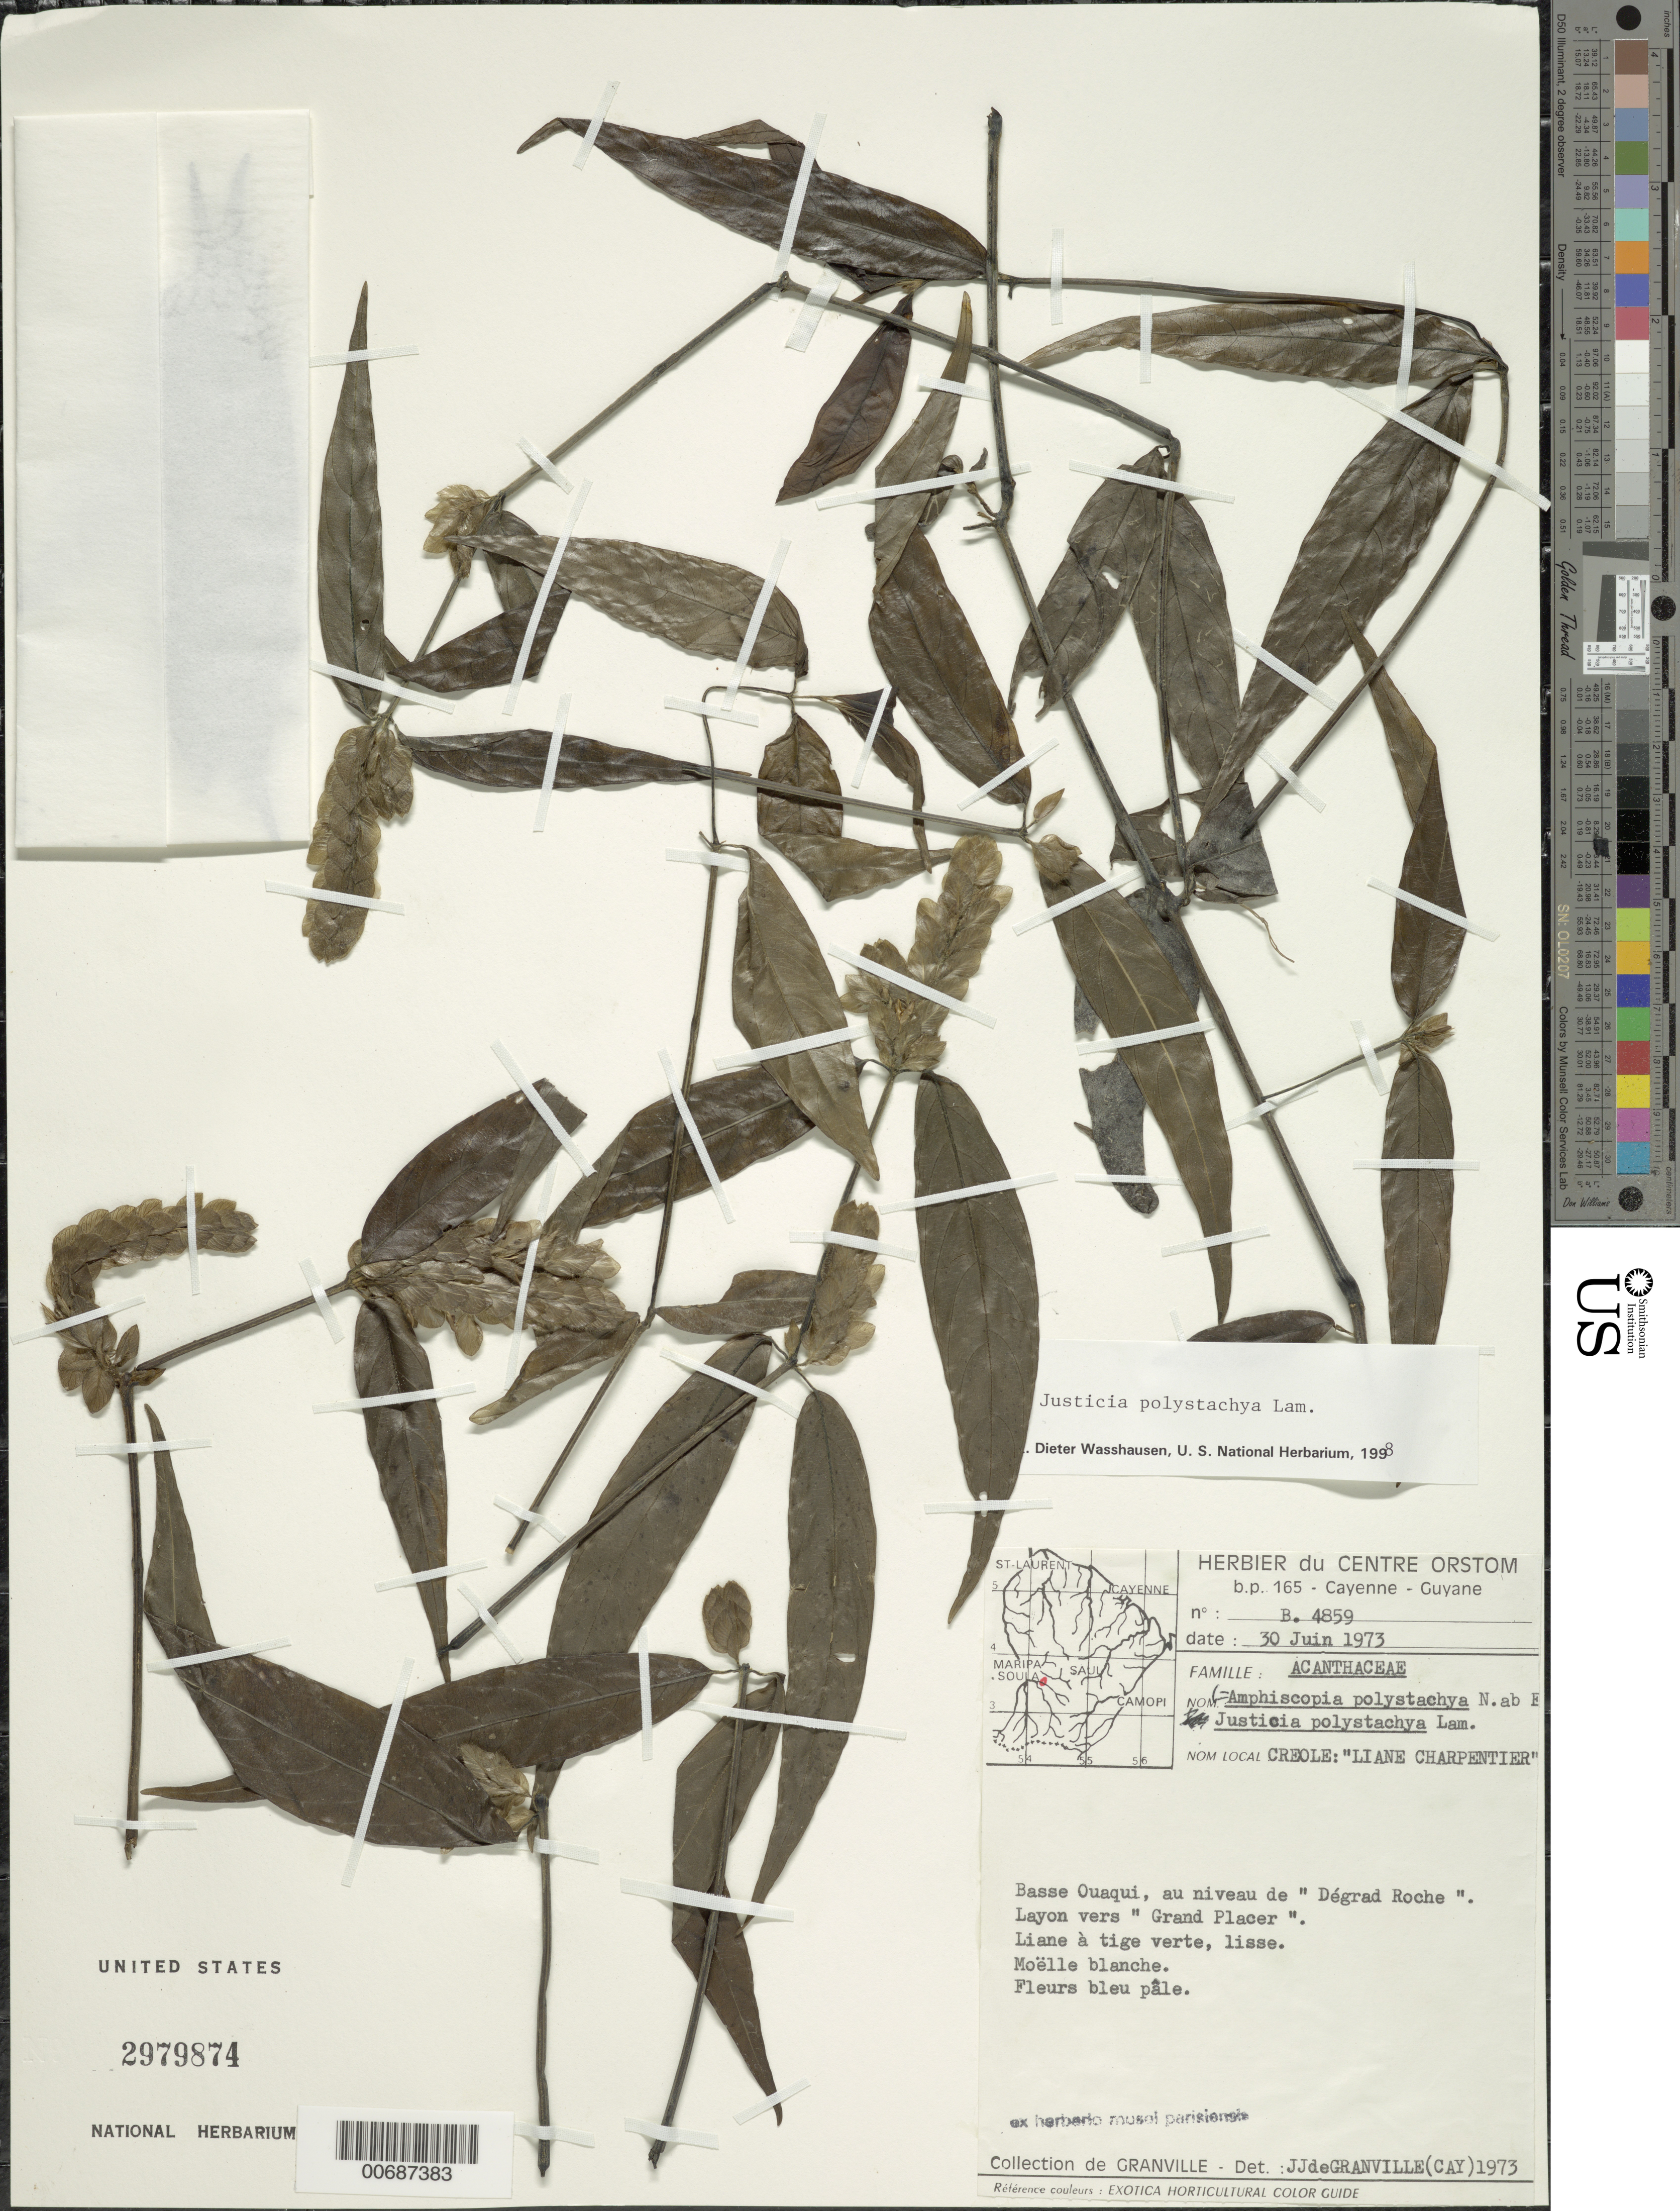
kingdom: Plantae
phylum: Tracheophyta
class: Magnoliopsida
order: Lamiales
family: Acanthaceae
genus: Justicia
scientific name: Justicia polystachya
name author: Lam.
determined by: Granville, J. J. de, (CAY), Institut de Recherche pour le Developpement (IRD) (FRENCH GUIANA)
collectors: J.-J. de Granville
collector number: B 4859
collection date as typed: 30-Jun-73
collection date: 1973-06-30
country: French Guiana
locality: Basse Ouaqui, au niveau de "Dégrad Roche"; layon vers "Grand Placer"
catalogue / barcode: US 2979874